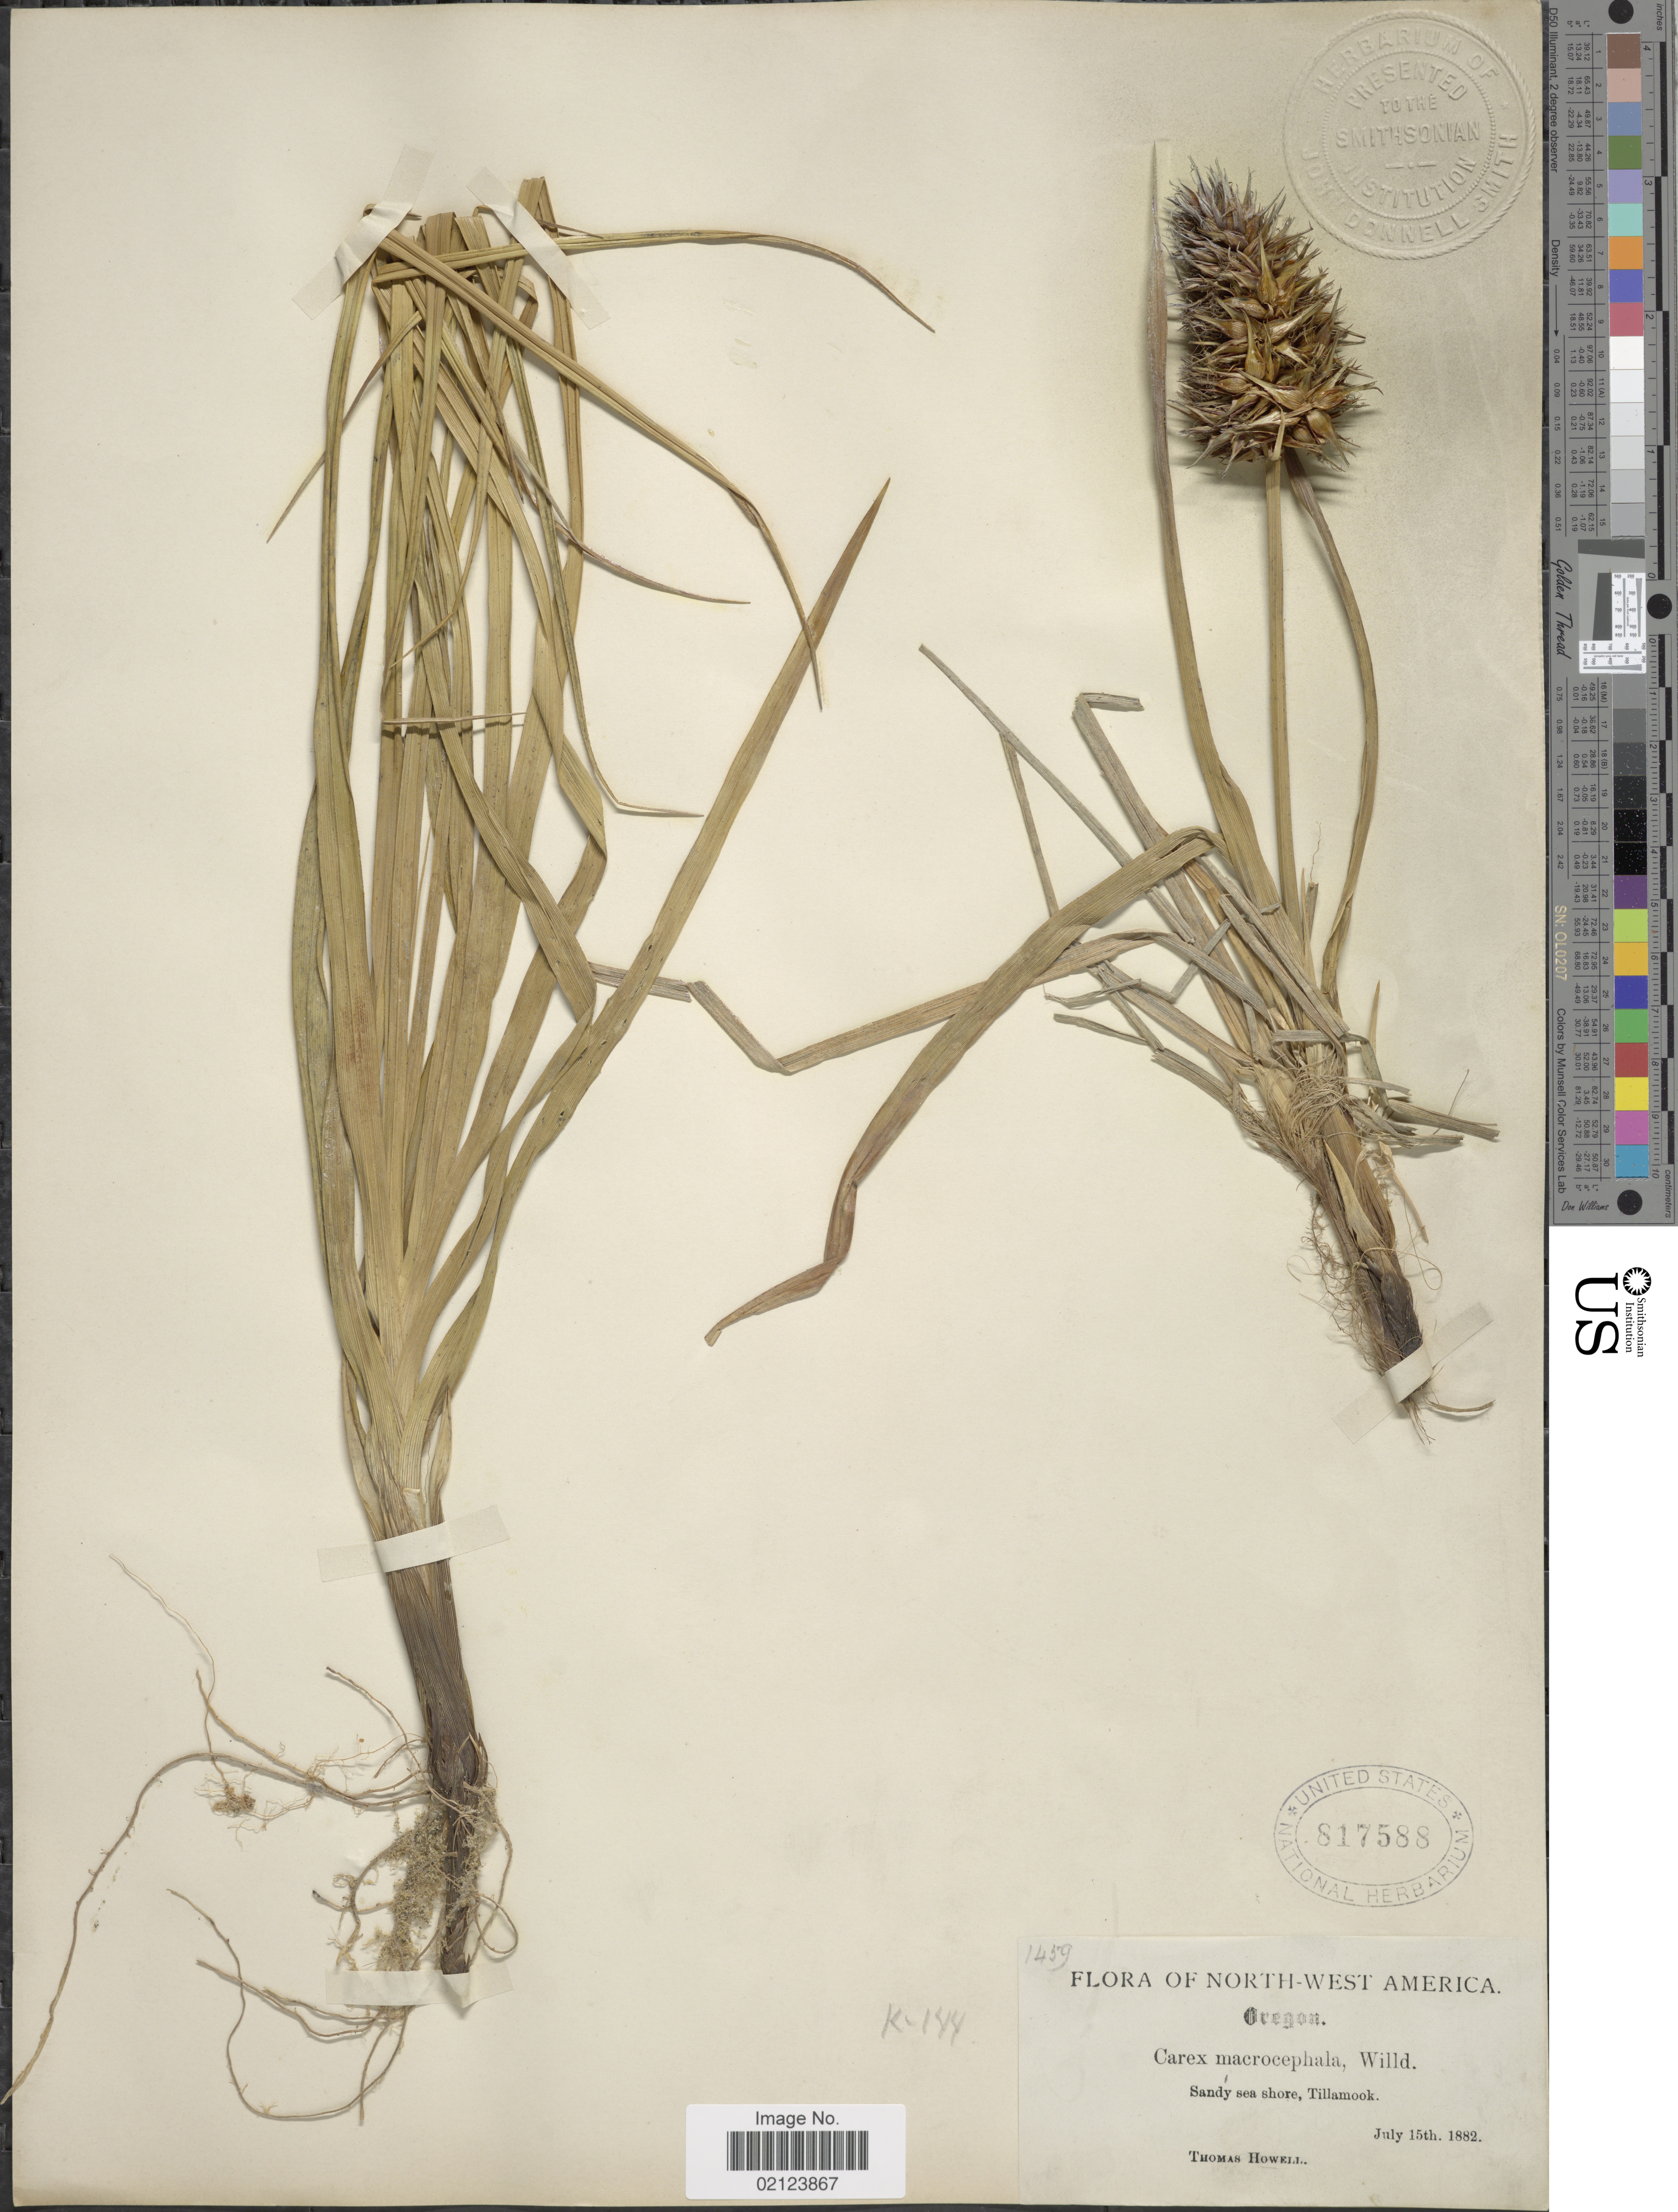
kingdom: Plantae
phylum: Tracheophyta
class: Liliopsida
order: Poales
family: Cyperaceae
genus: Carex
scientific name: Carex macrocephala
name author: Willd. ex Spreng.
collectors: T. Howell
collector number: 1459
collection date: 1882-07-15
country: United States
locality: North-West America. Sandy sea shore, Tillamook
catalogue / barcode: US 817588